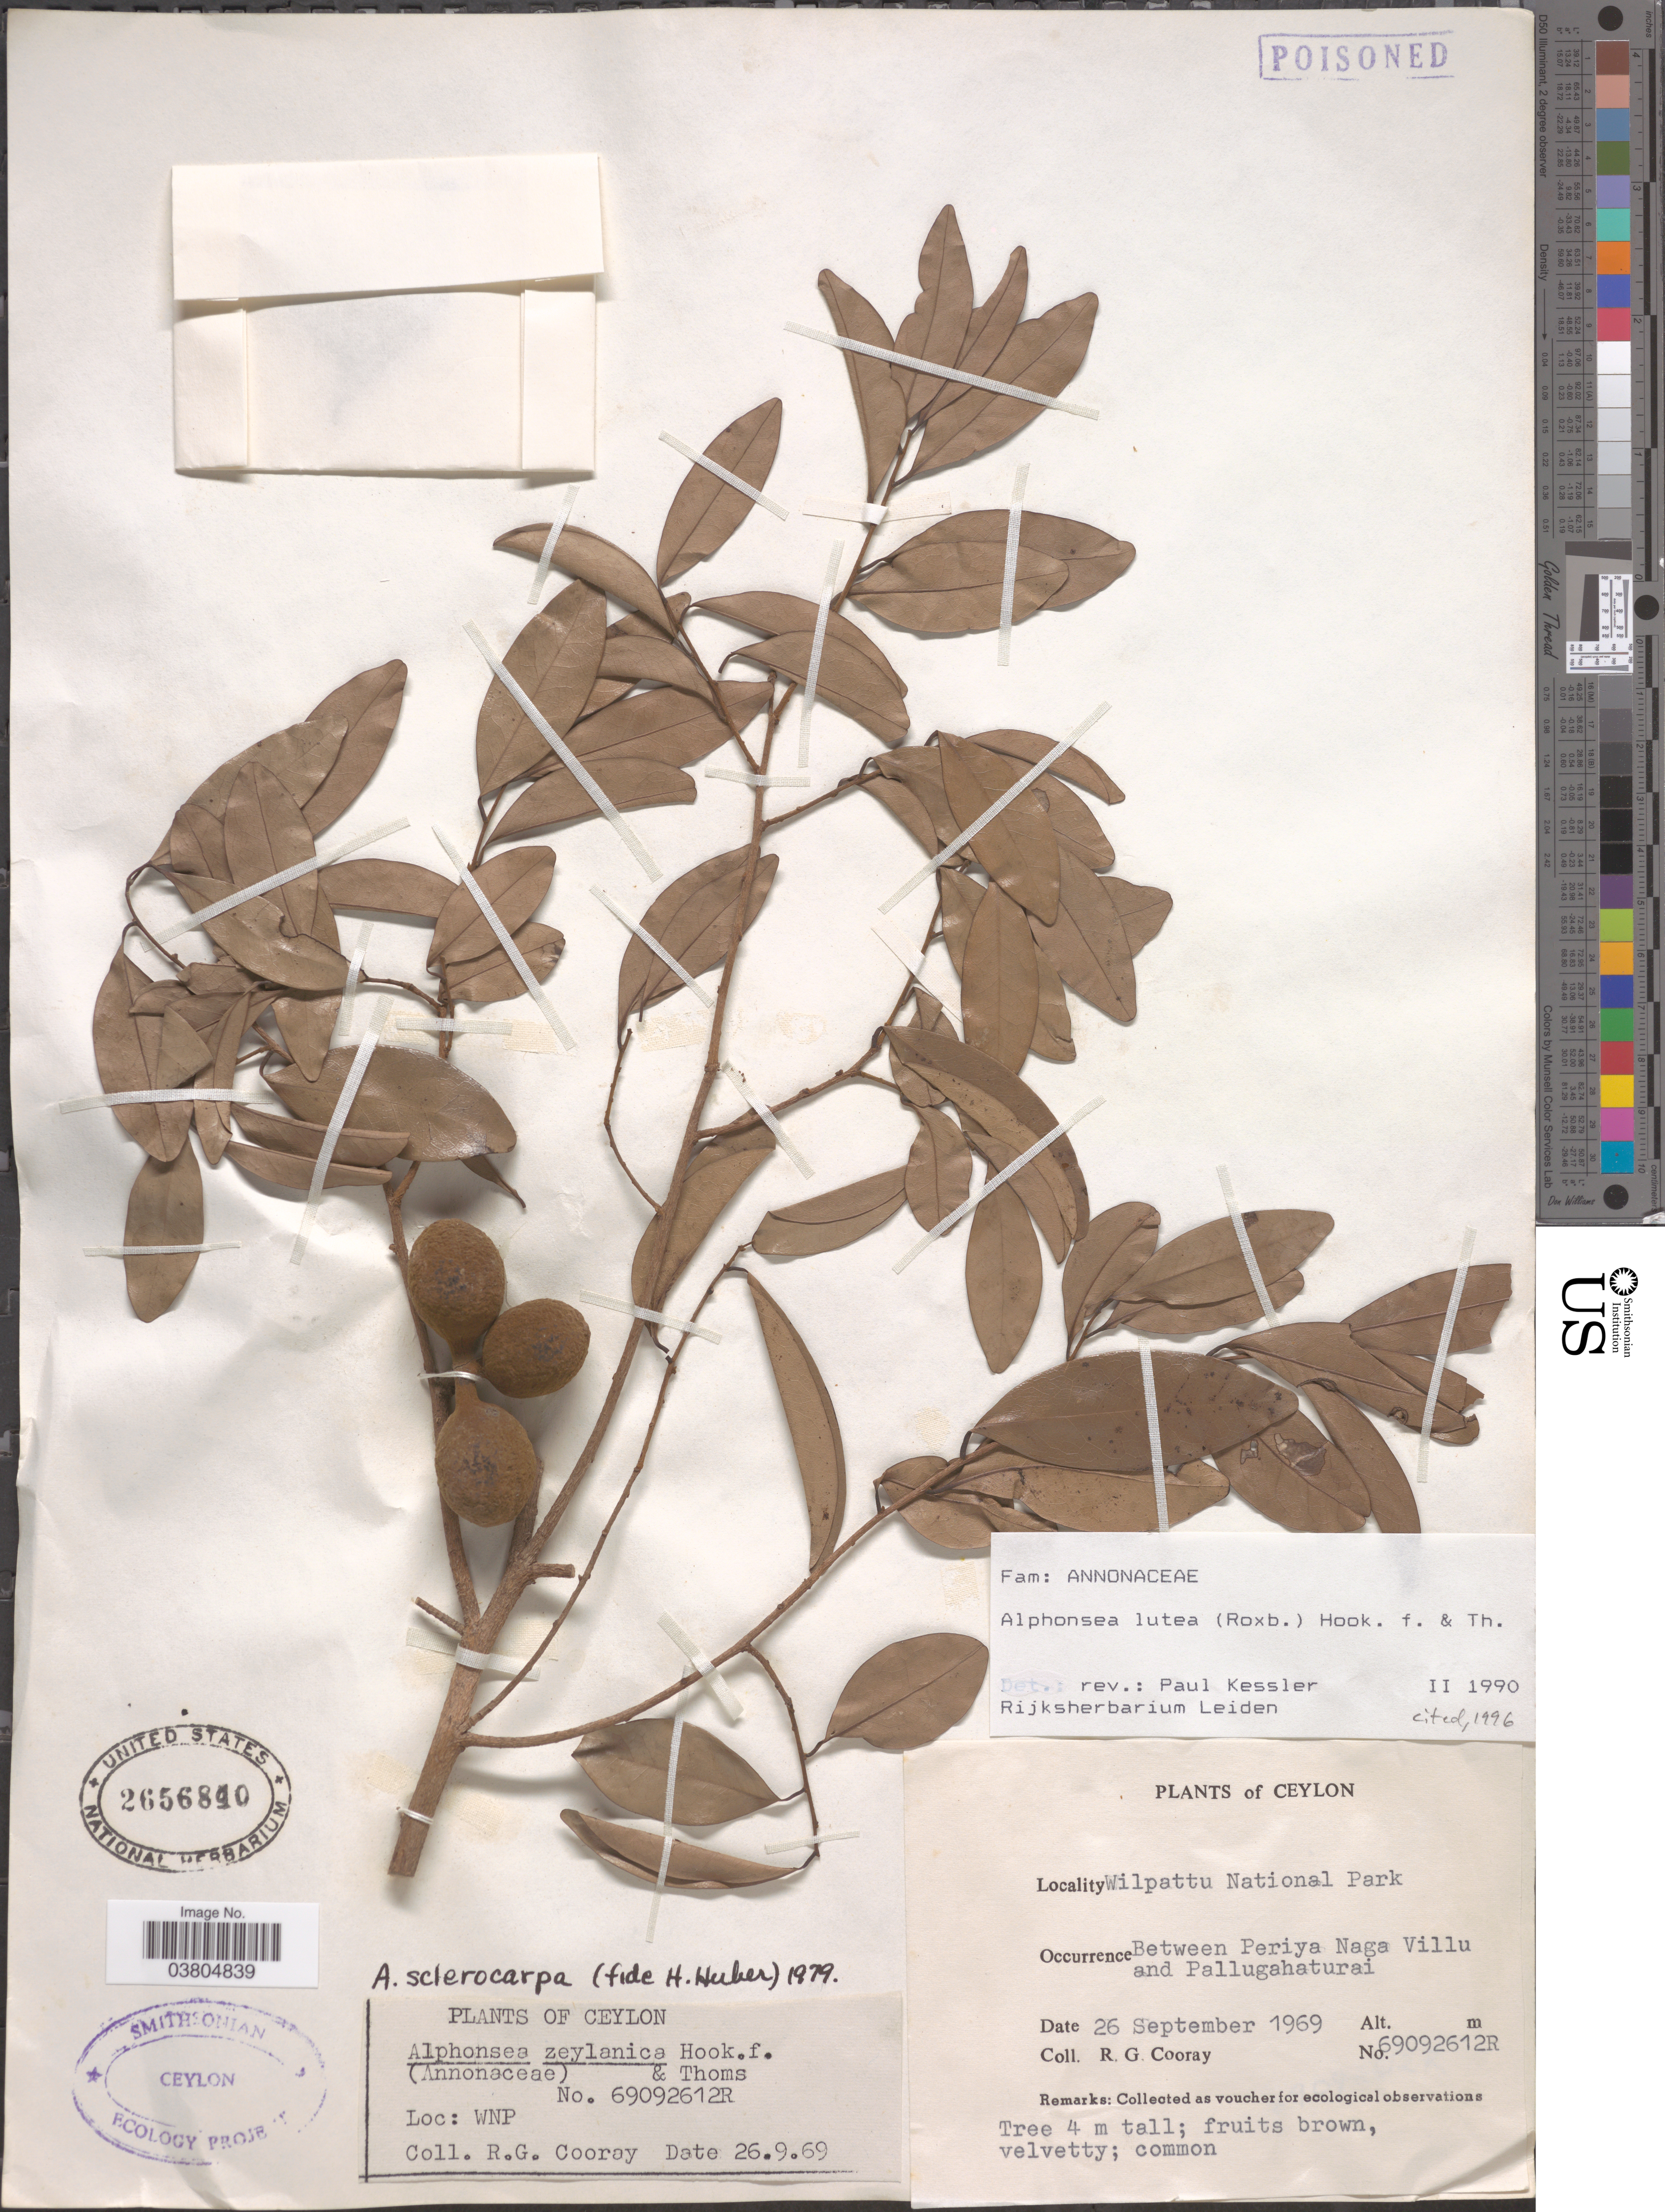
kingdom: Plantae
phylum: Tracheophyta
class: Magnoliopsida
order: Magnoliales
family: Annonaceae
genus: Alphonsea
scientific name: Alphonsea lutea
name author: (Roxb.) Hook. f. ex Thomson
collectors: R. Cooray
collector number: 69092612R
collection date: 1969-09-26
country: Sri Lanka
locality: Ceylon. Wilpattu National Park. Between Periya Naga Villu and Pallugahaturai.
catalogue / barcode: US 2656840